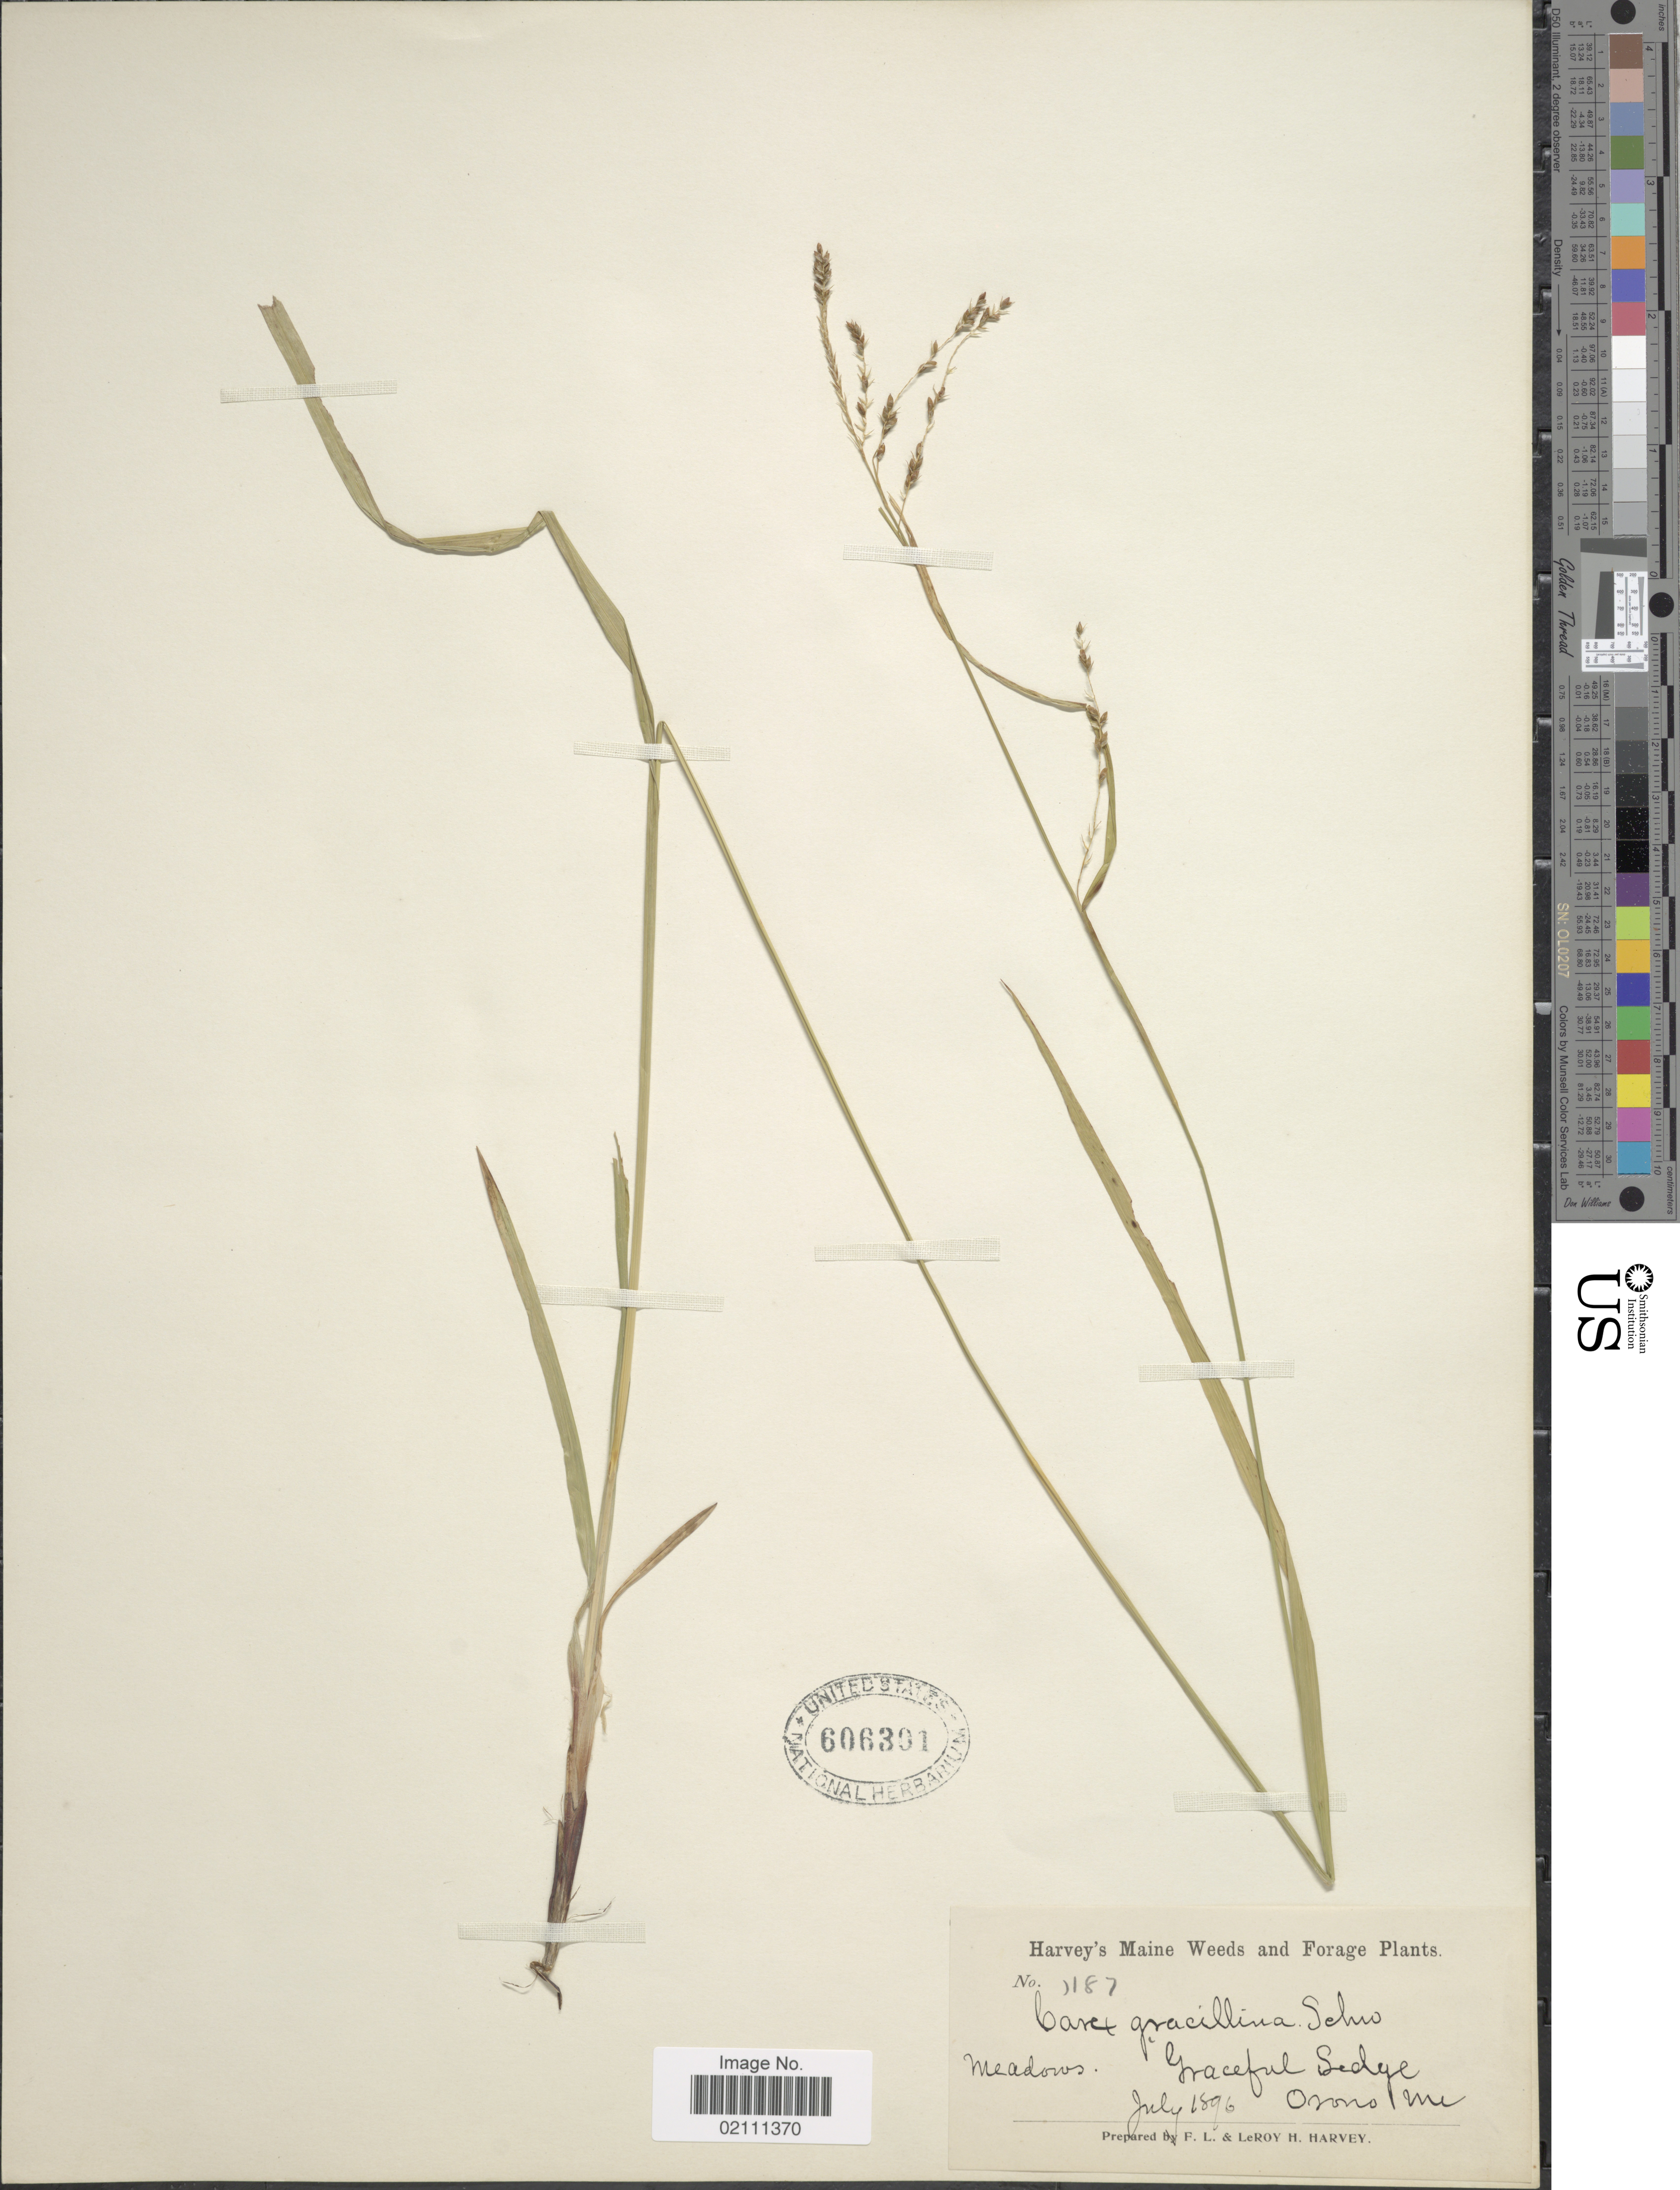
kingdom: Plantae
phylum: Tracheophyta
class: Liliopsida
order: Poales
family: Cyperaceae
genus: Carex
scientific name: Carex gracillima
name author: Schwein.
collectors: F. L. Harvey & L. H. Harvey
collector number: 1187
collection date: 1896-07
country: United States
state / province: Maine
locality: Meadows, Graceful Sedge, Orono.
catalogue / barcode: US 606301